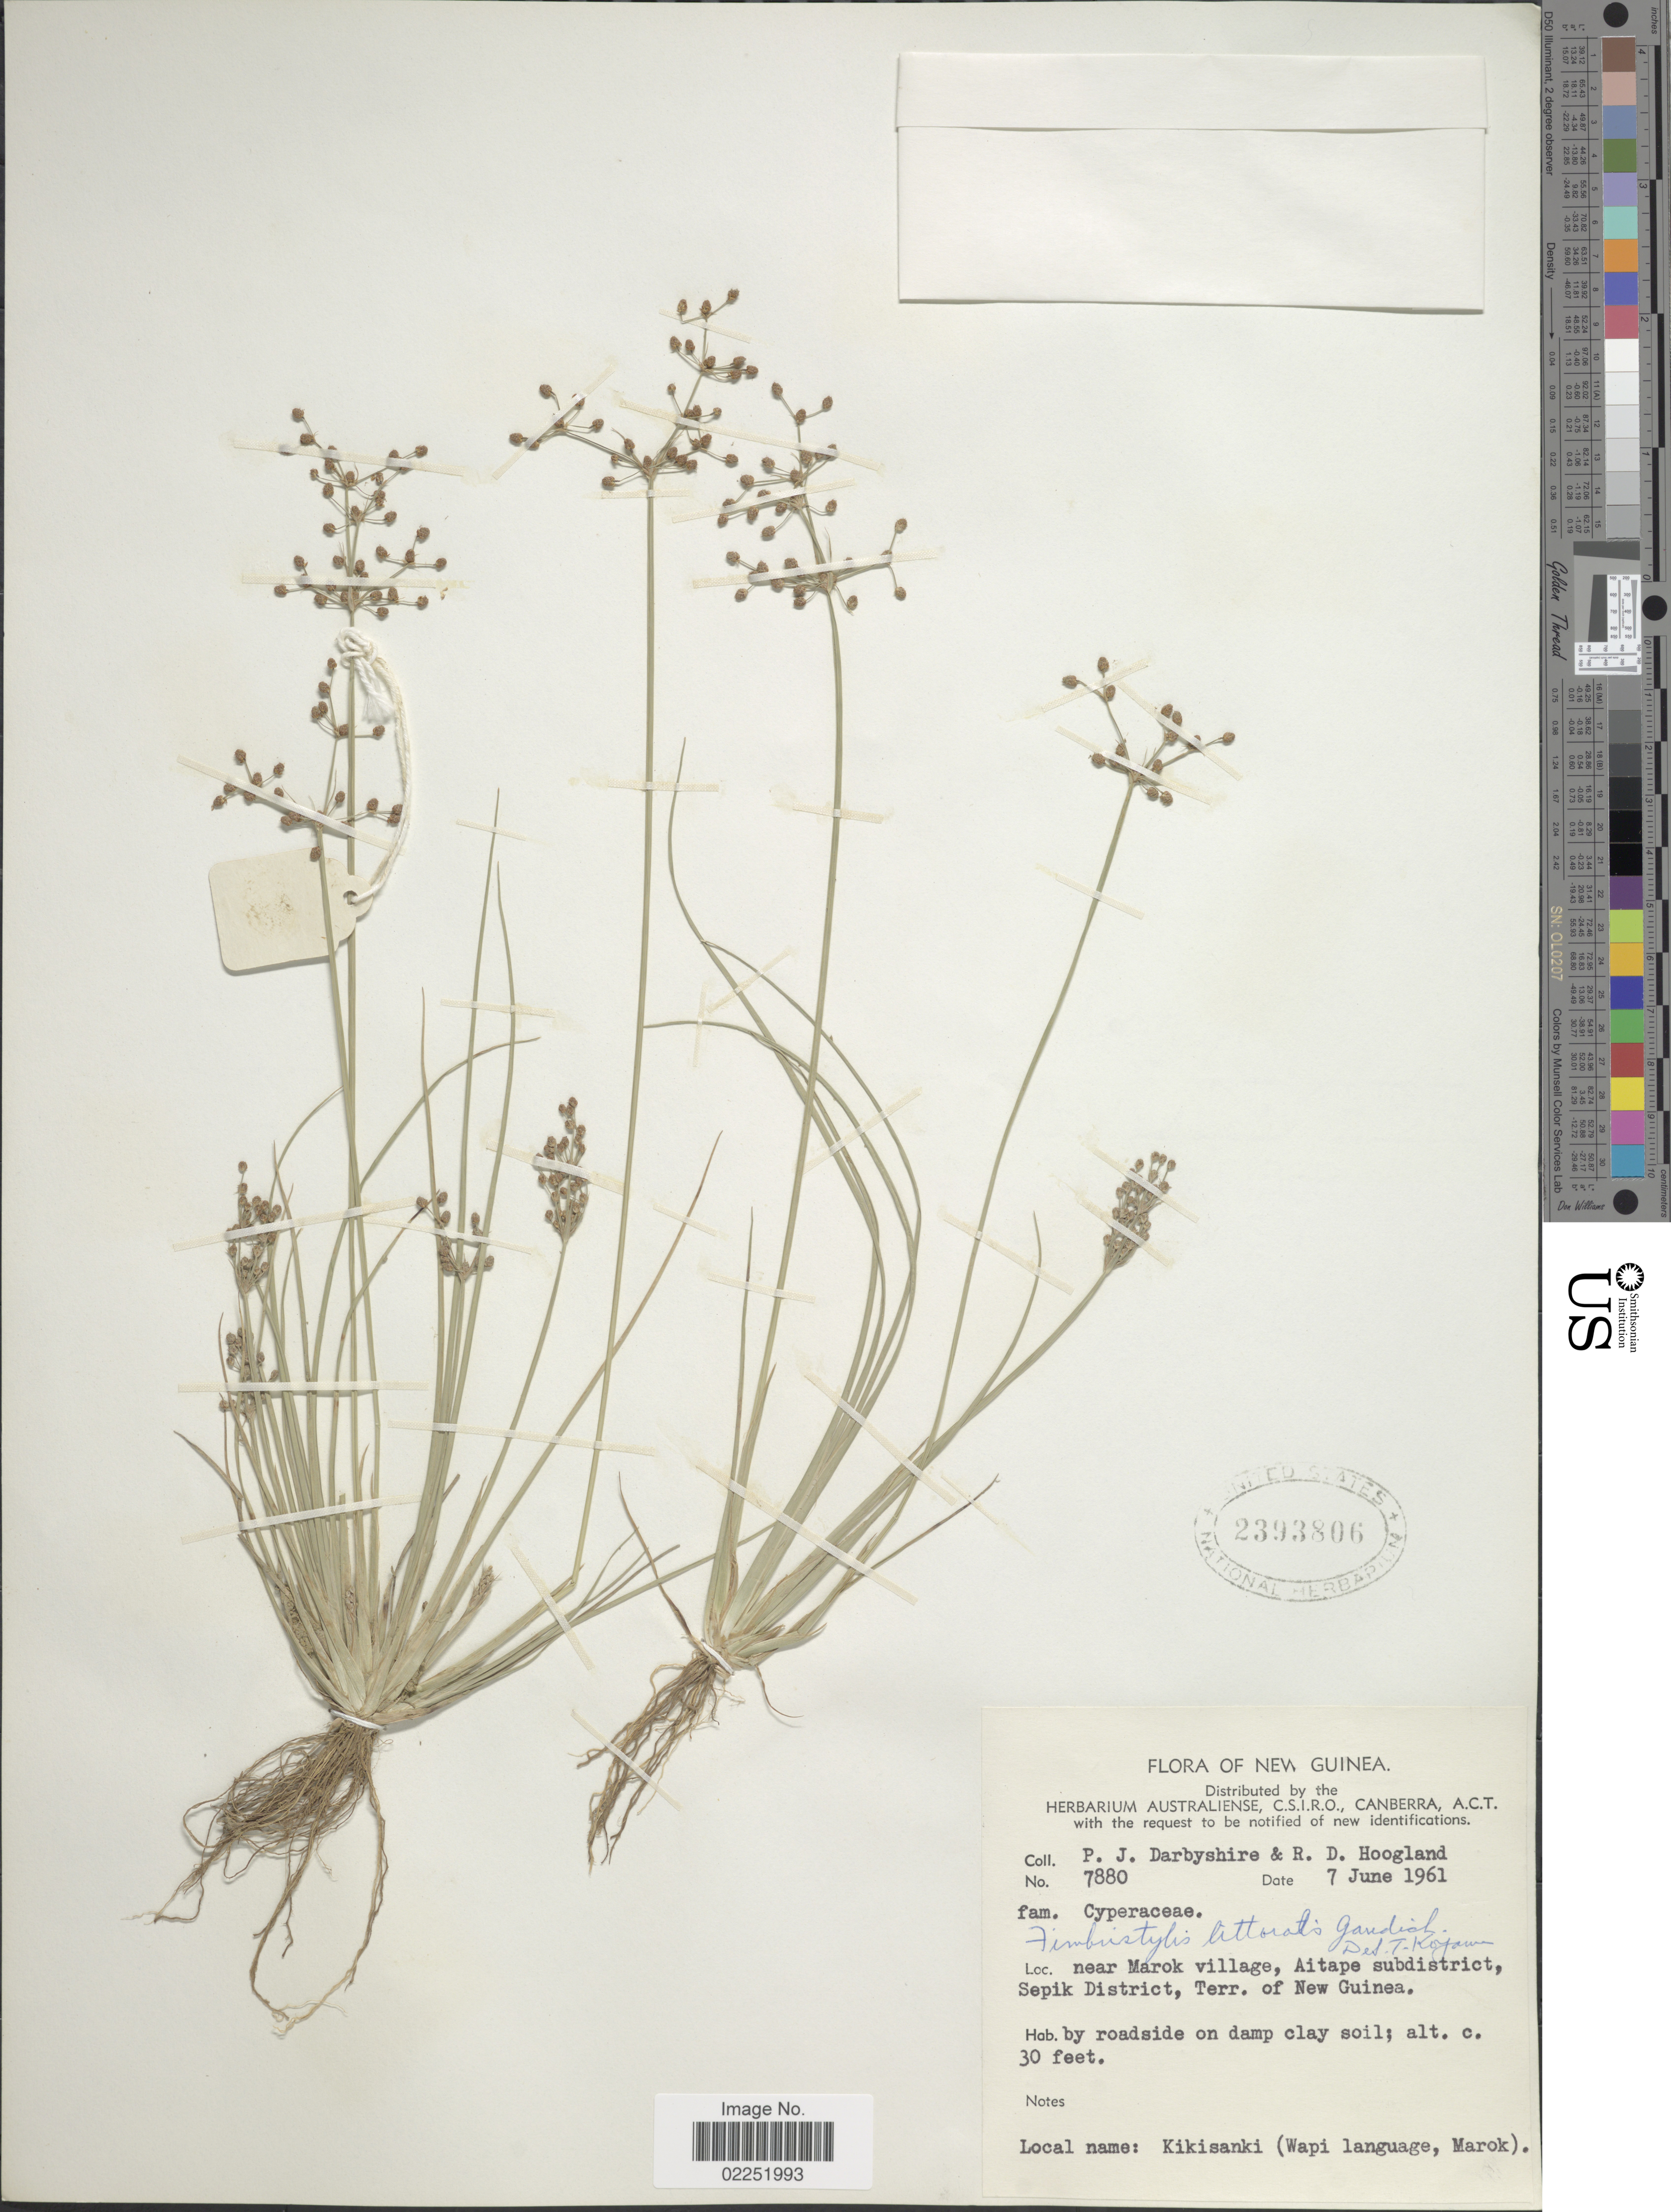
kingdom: Plantae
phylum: Tracheophyta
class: Liliopsida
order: Poales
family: Cyperaceae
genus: Fimbristylis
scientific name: Fimbristylis littoralis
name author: Gaudich.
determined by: Strong, M. T., (US), Smithsonian Institution - National Museum of Natural History (UNITED STATES)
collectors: P. Darbyshire & R. D. Hoogland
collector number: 7880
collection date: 1961-06-07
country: Papua New Guinea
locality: New Guinea, near Marok village, Aitape subdistrict, Sepik District, Terr of New Guinea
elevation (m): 9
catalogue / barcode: US 2393806